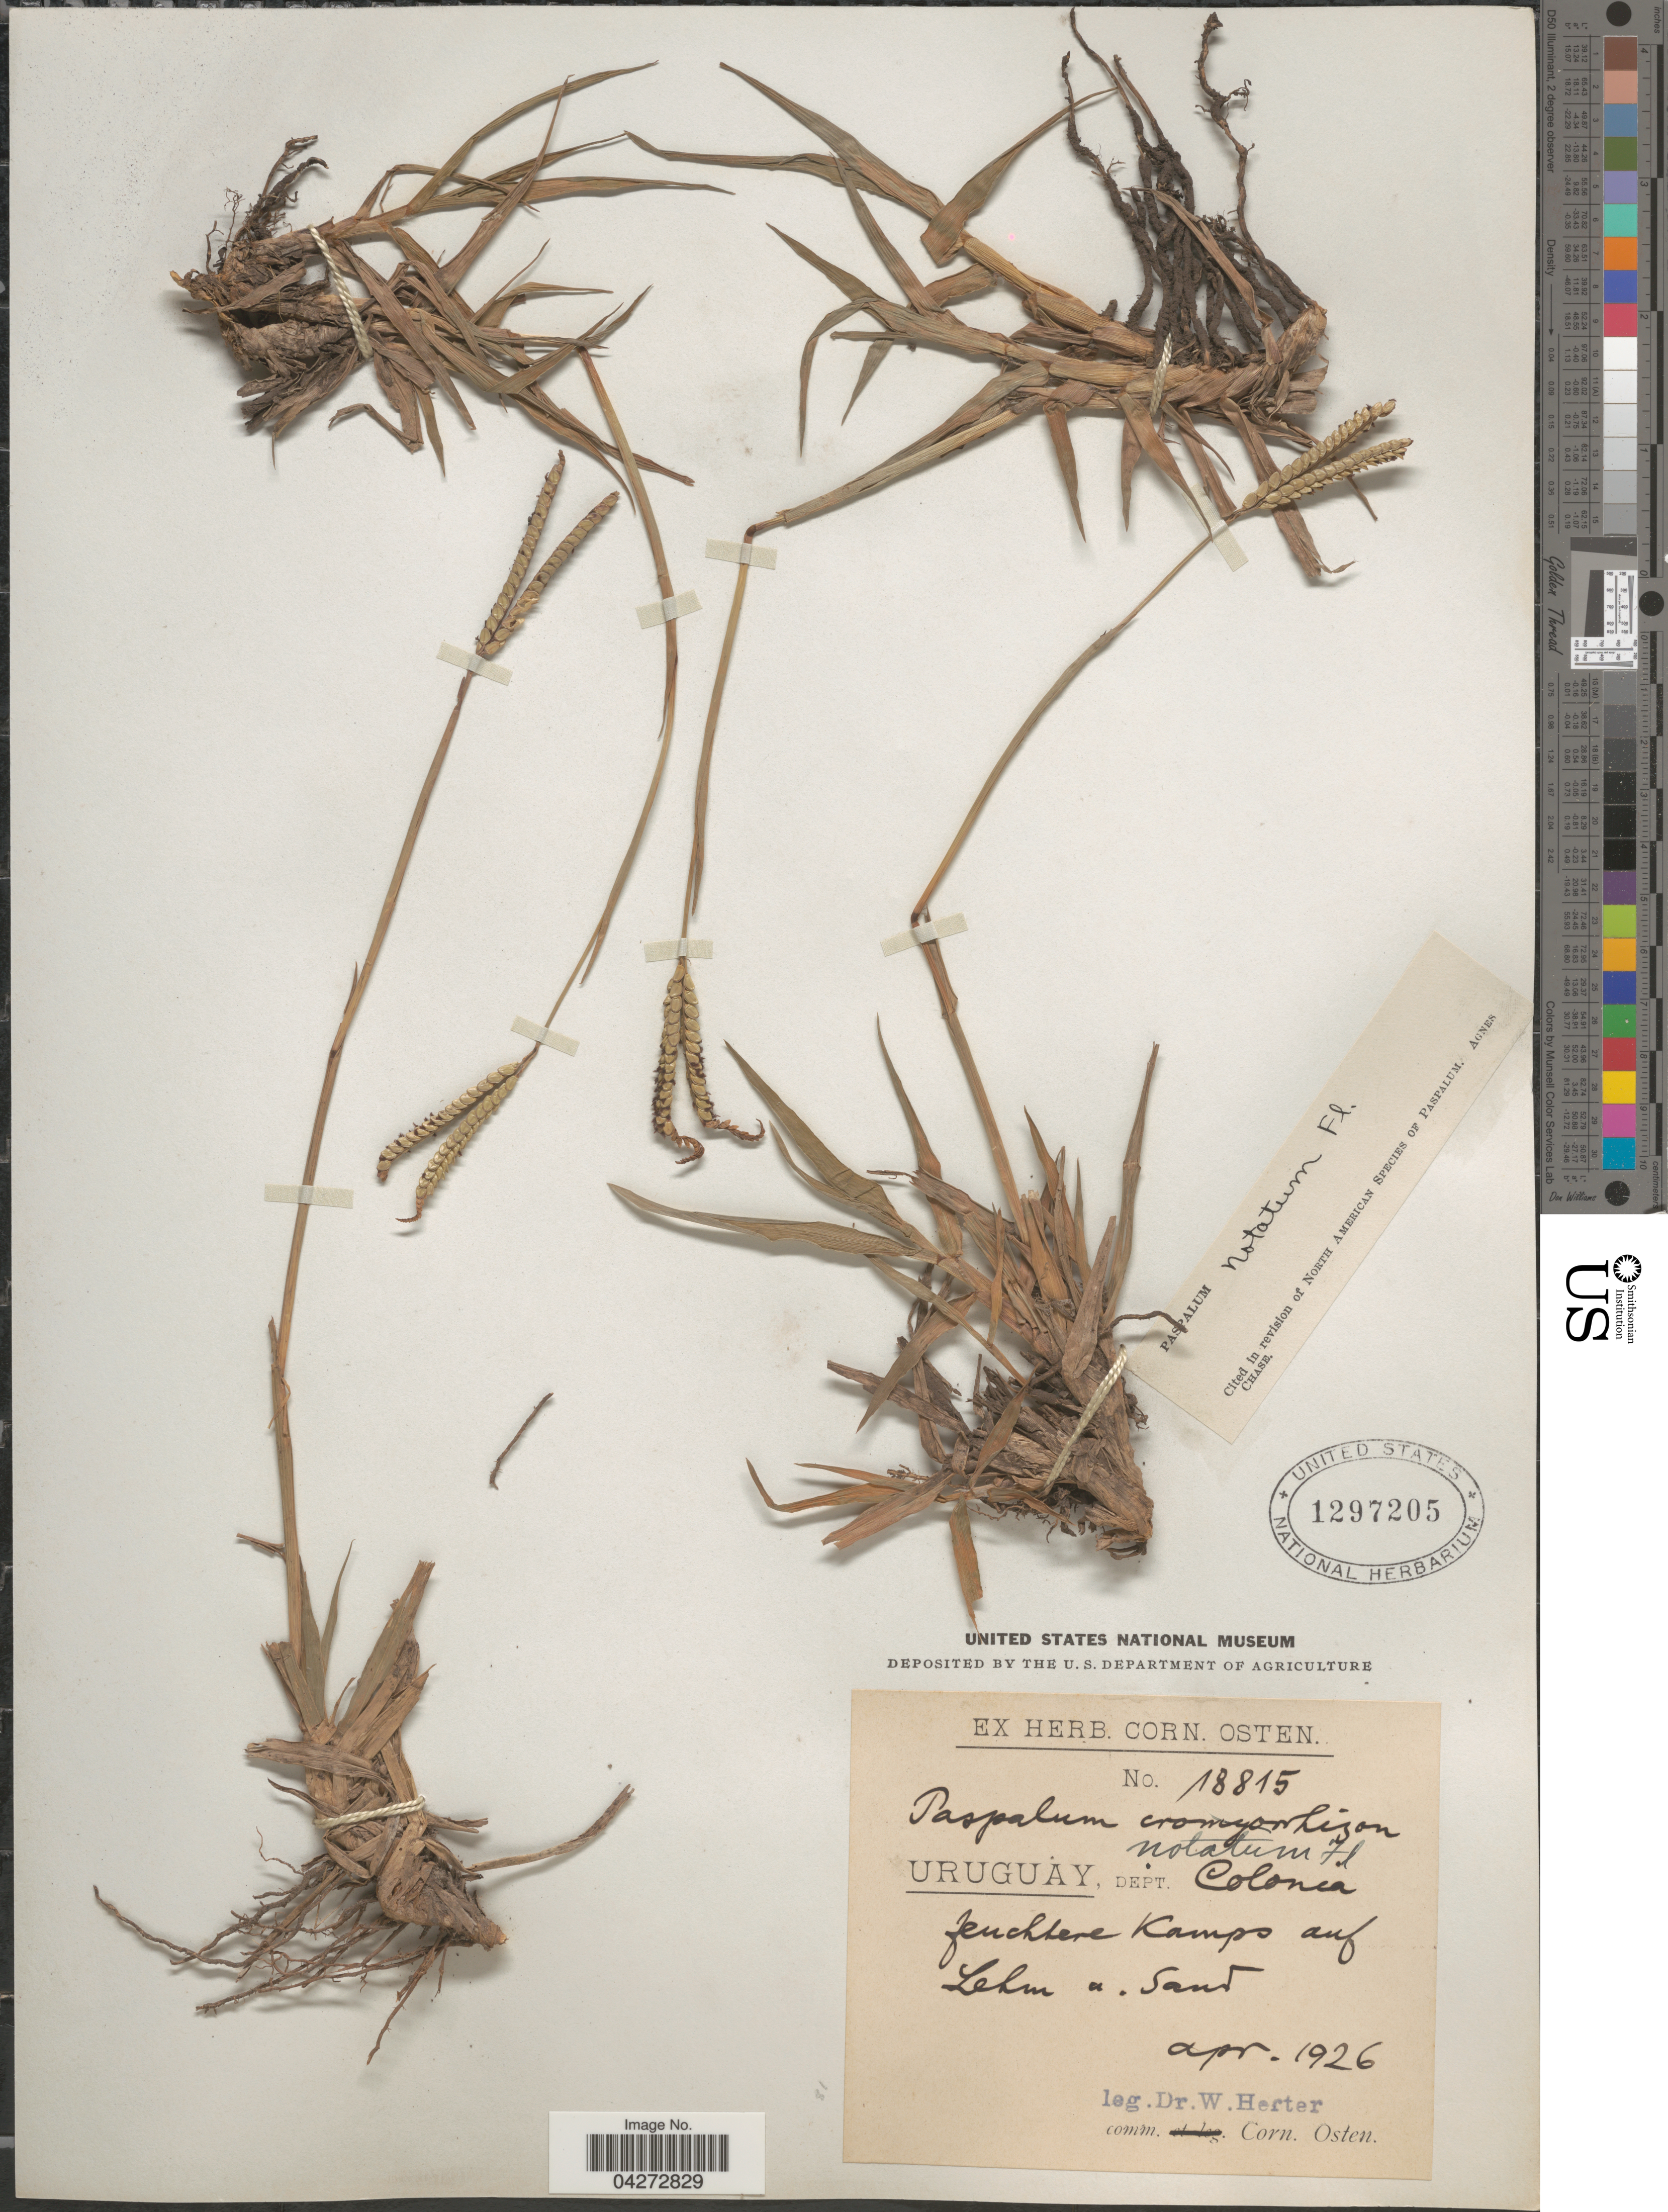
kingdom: Plantae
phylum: Tracheophyta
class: Liliopsida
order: Poales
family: Poaceae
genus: Paspalum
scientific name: Paspalum notatum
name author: Flüggé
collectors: W. G. Herter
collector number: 18815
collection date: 1926-04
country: Uruguay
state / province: Colonia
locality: Dept. Colonia.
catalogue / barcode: US 1297205